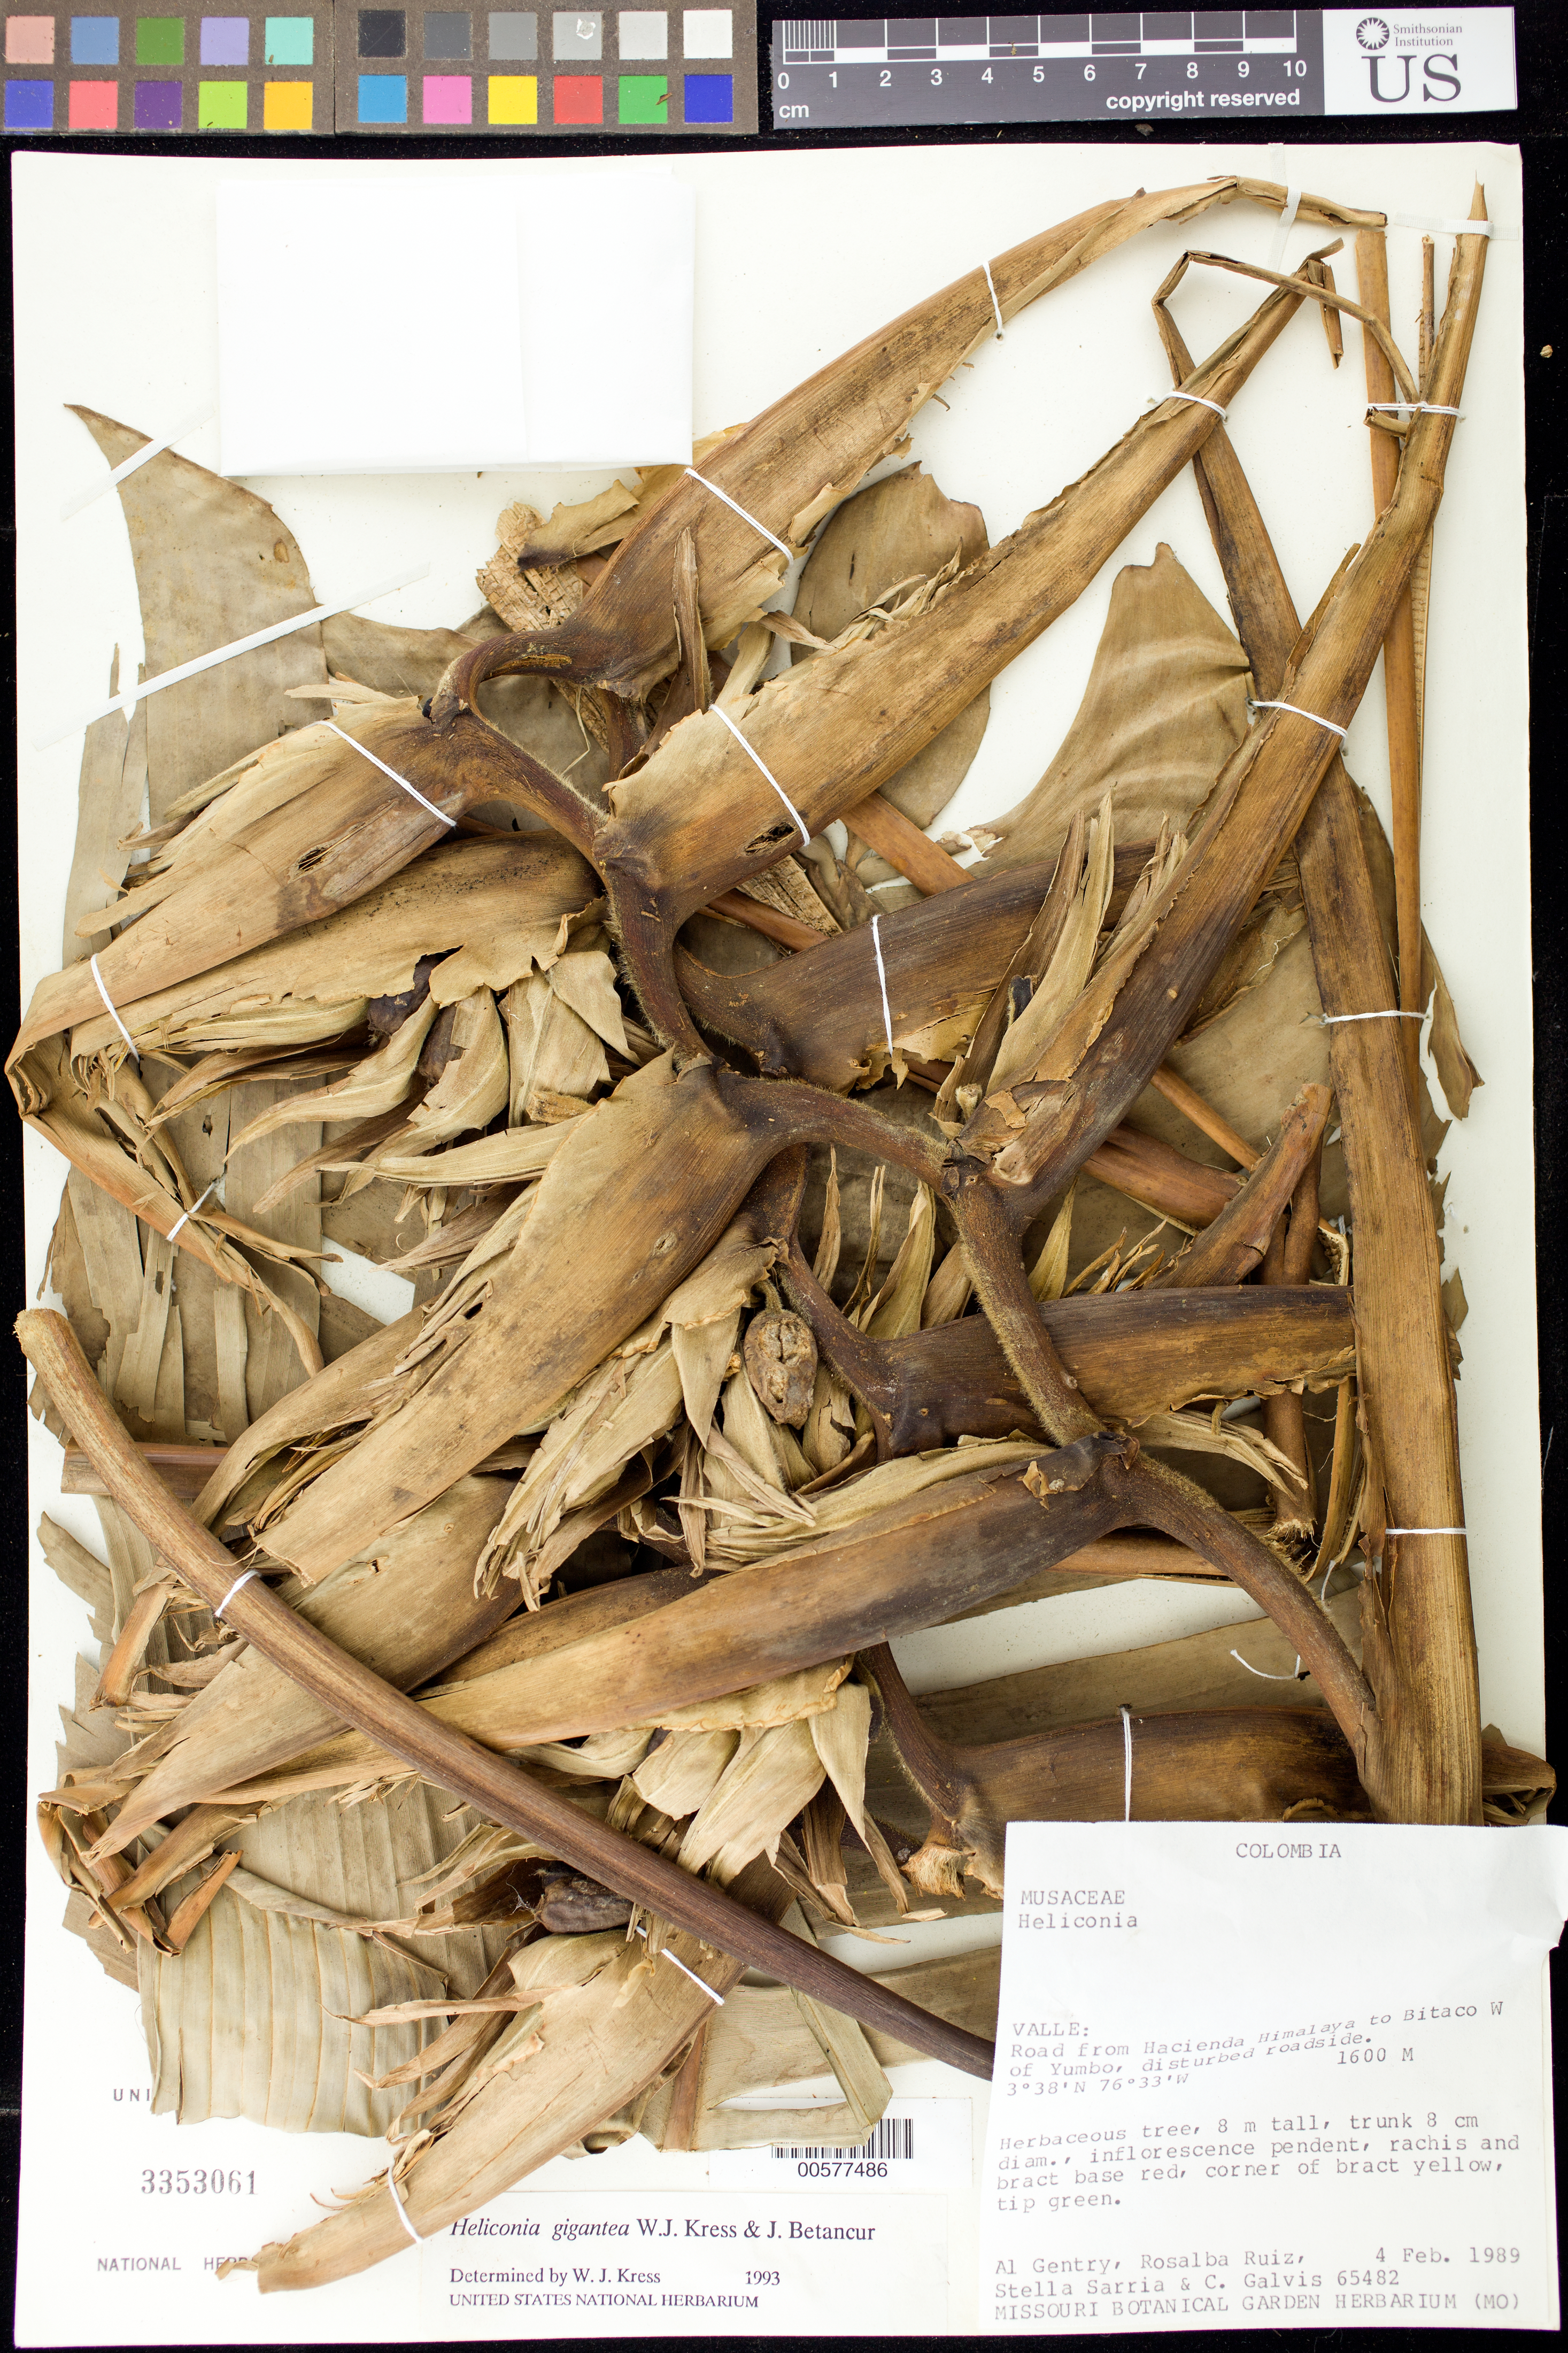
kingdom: Plantae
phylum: Tracheophyta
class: Liliopsida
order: Zingiberales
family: Heliconiaceae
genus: Heliconia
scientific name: Heliconia gigantea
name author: W.J. Kress & Betancur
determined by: Kress, W. J., (US), Smithsonian Institution - National Museum of Natural History (UNITED STATES)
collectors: A. H. Gentry, R. Ruiz, S. Sarria & C. Galvis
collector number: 65482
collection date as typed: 04 Feb 1989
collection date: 1989-02-04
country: Colombia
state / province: Valle del Cauca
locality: Road from Hacienda Himalaya to Bitaco W of Yumbo, disturbed roadside.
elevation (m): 1600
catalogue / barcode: US 3353061